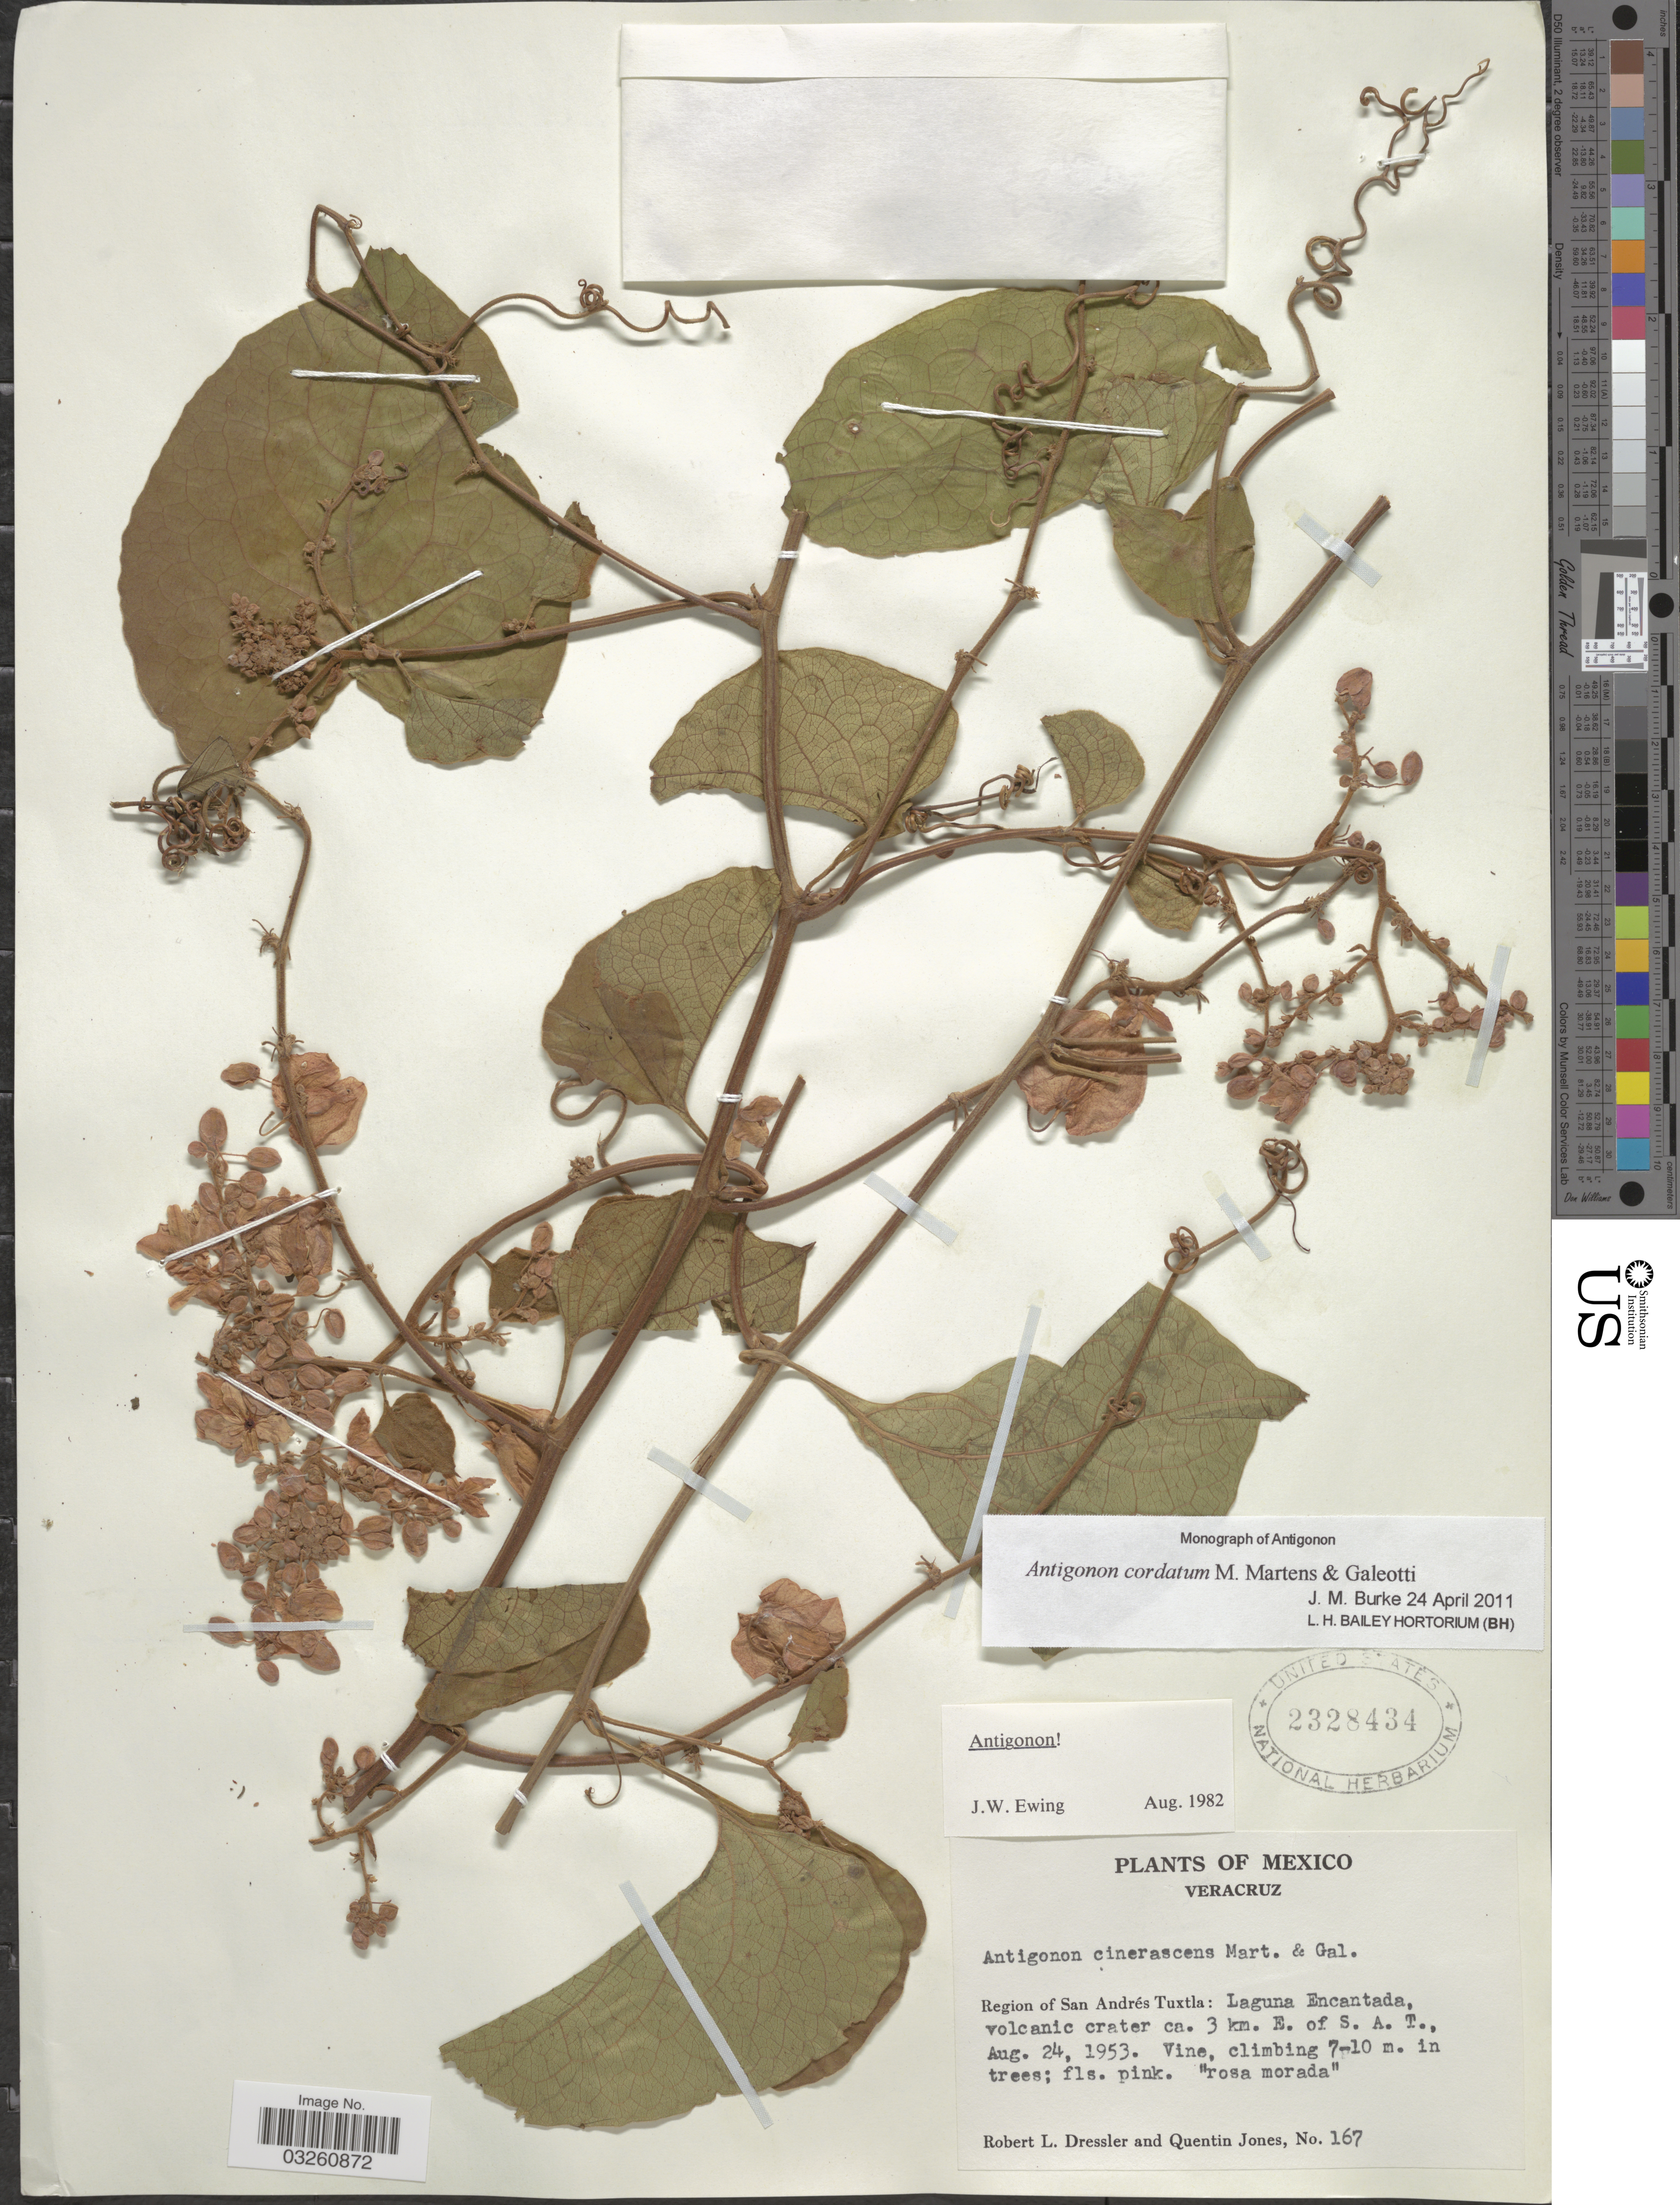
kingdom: Plantae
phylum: Tracheophyta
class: Magnoliopsida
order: Caryophyllales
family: Polygonaceae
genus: Antigonon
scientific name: Antigonon cordatum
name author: M. Martens & Galeotti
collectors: R. Dressler & Q. Jones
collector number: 167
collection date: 1953-08-24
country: Mexico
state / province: Veracruz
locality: Veracruz. Region of San Andrés Tuxtla: Laguna Encantada, volcanic crater ca. 3 km. E. of S. A. T.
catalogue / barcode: US 2328434